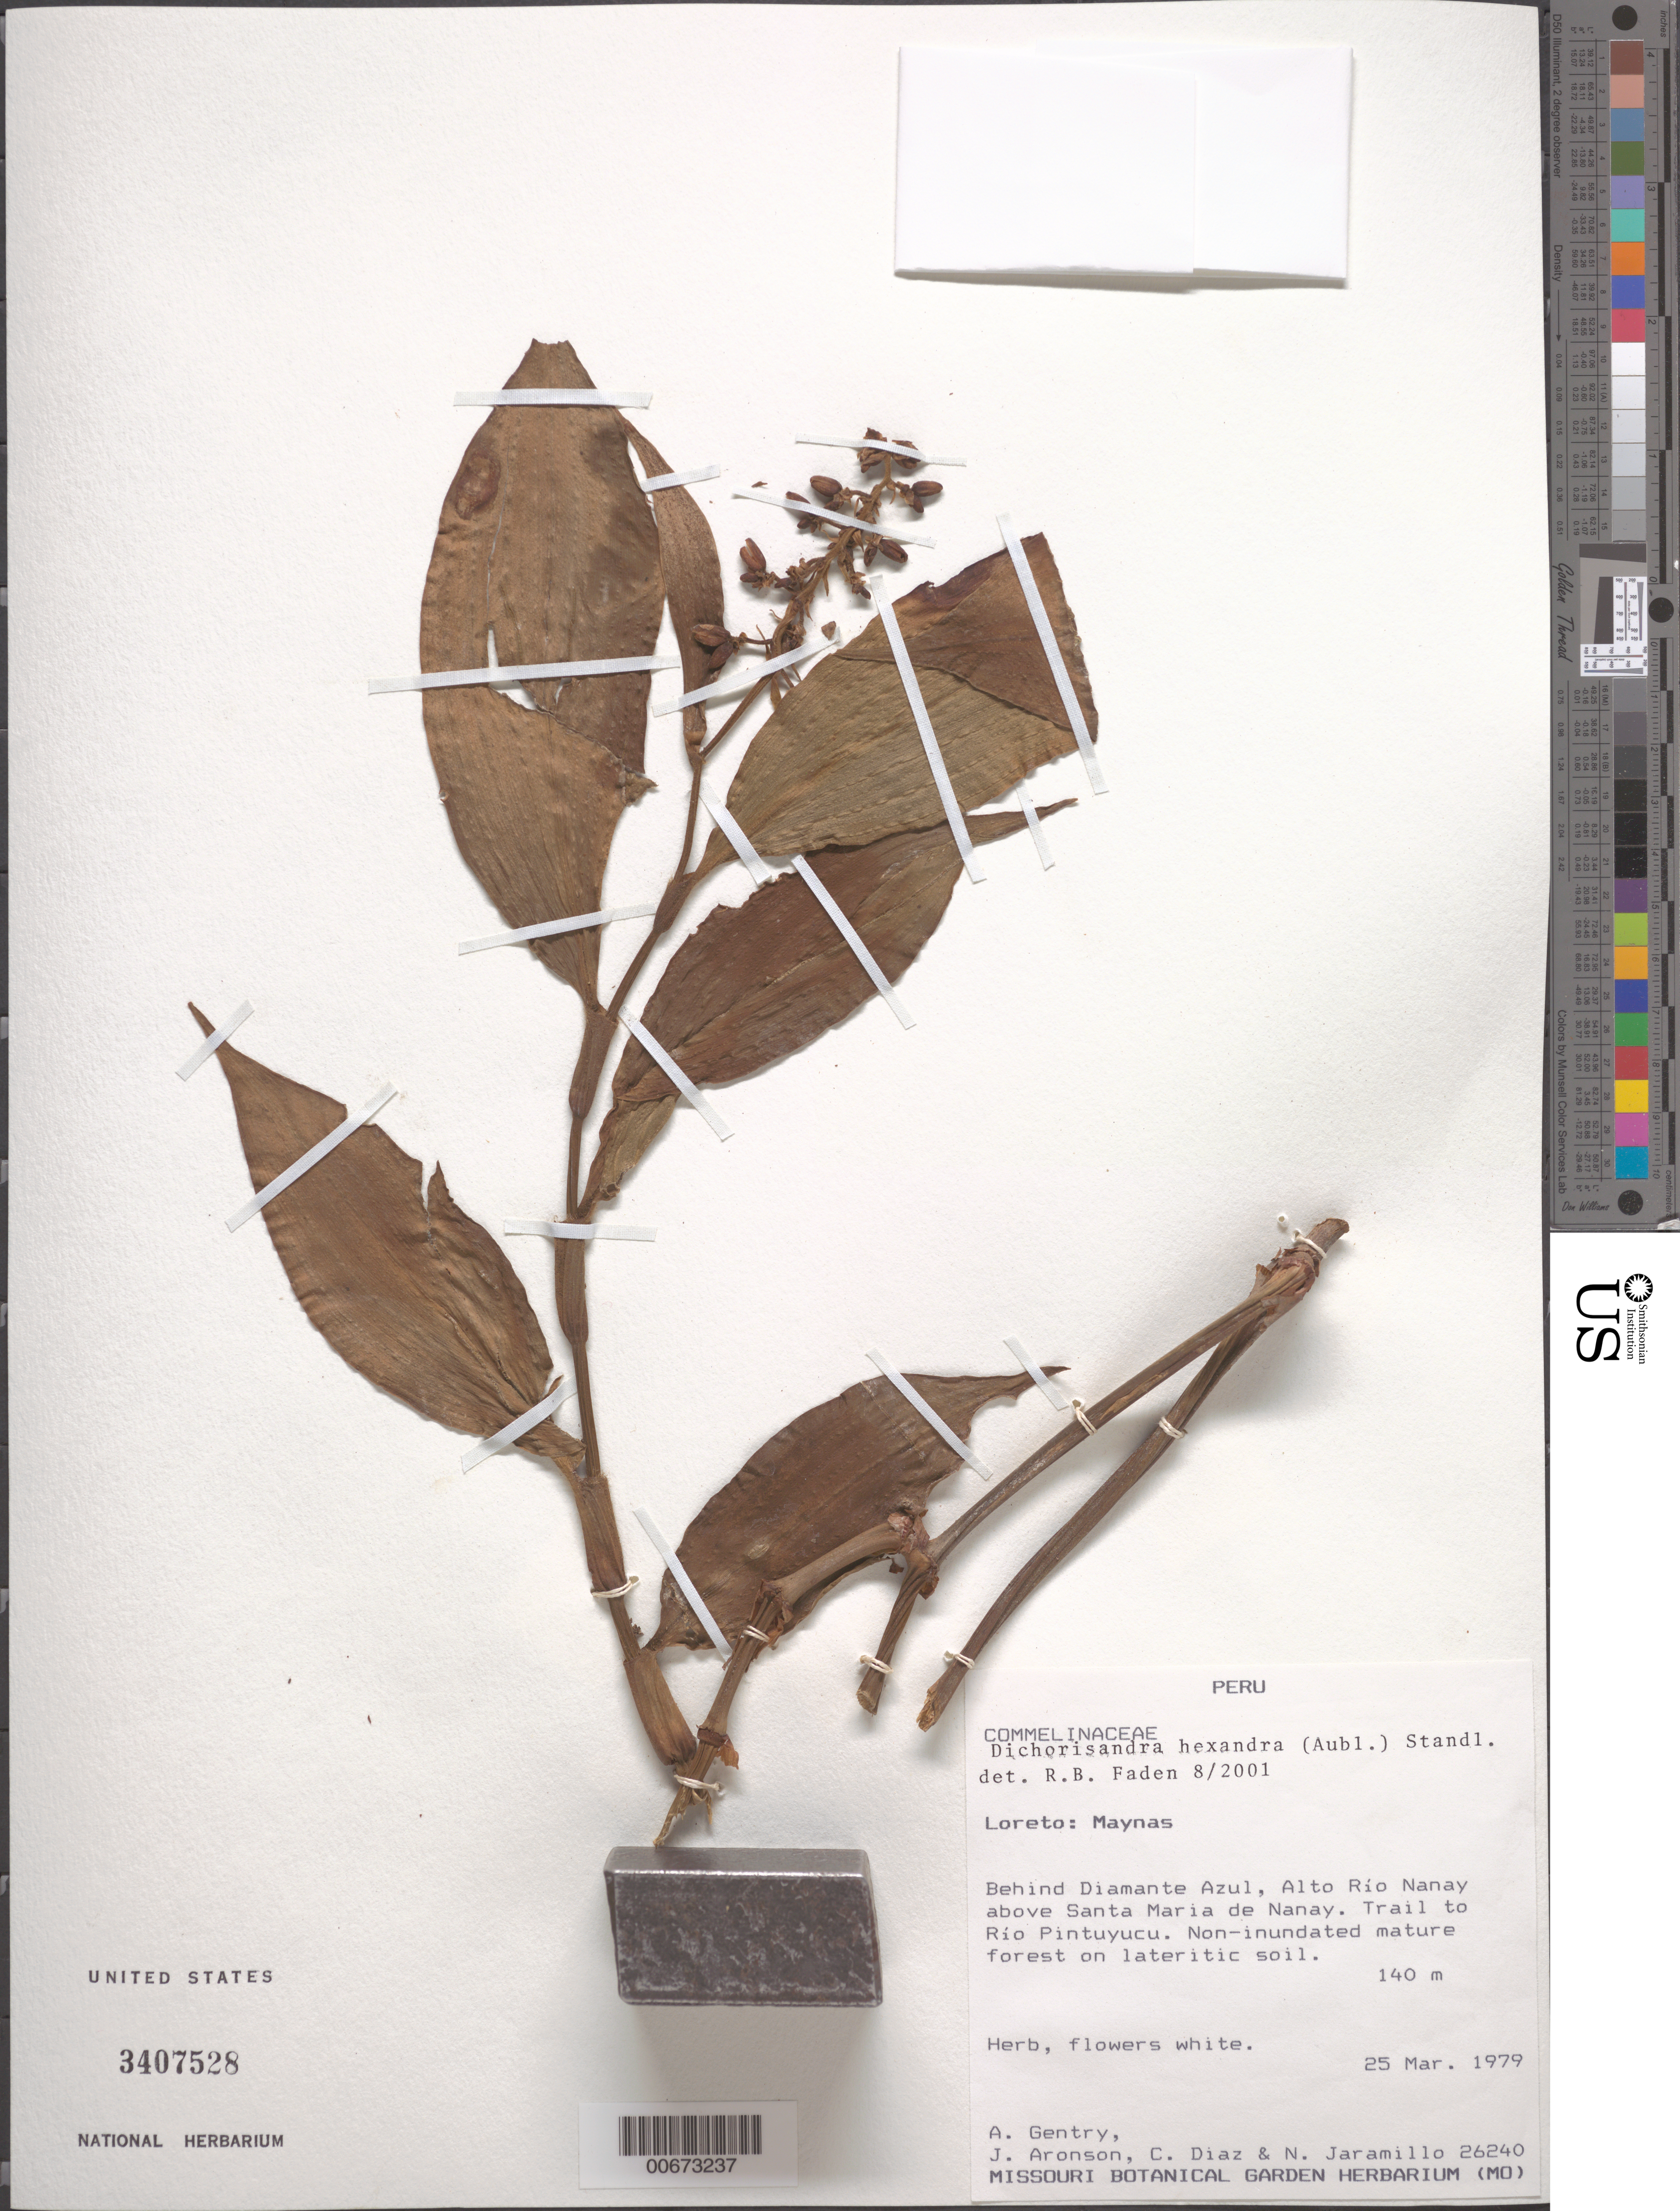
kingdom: Plantae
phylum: Tracheophyta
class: Liliopsida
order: Commelinales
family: Commelinaceae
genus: Dichorisandra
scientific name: Dichorisandra hexandra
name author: (Aubl.) Standl.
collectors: A. H. Gentry, J. Aronson, C. Díaz & N. Jaramillo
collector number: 26240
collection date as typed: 25 Mar 1979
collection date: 1979-03-25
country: Peru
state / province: Loreto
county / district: Maynas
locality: Behind Diamante Azul, Alto Rio Nanay above Santa Maria de Nanay.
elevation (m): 140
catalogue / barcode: US 3407528